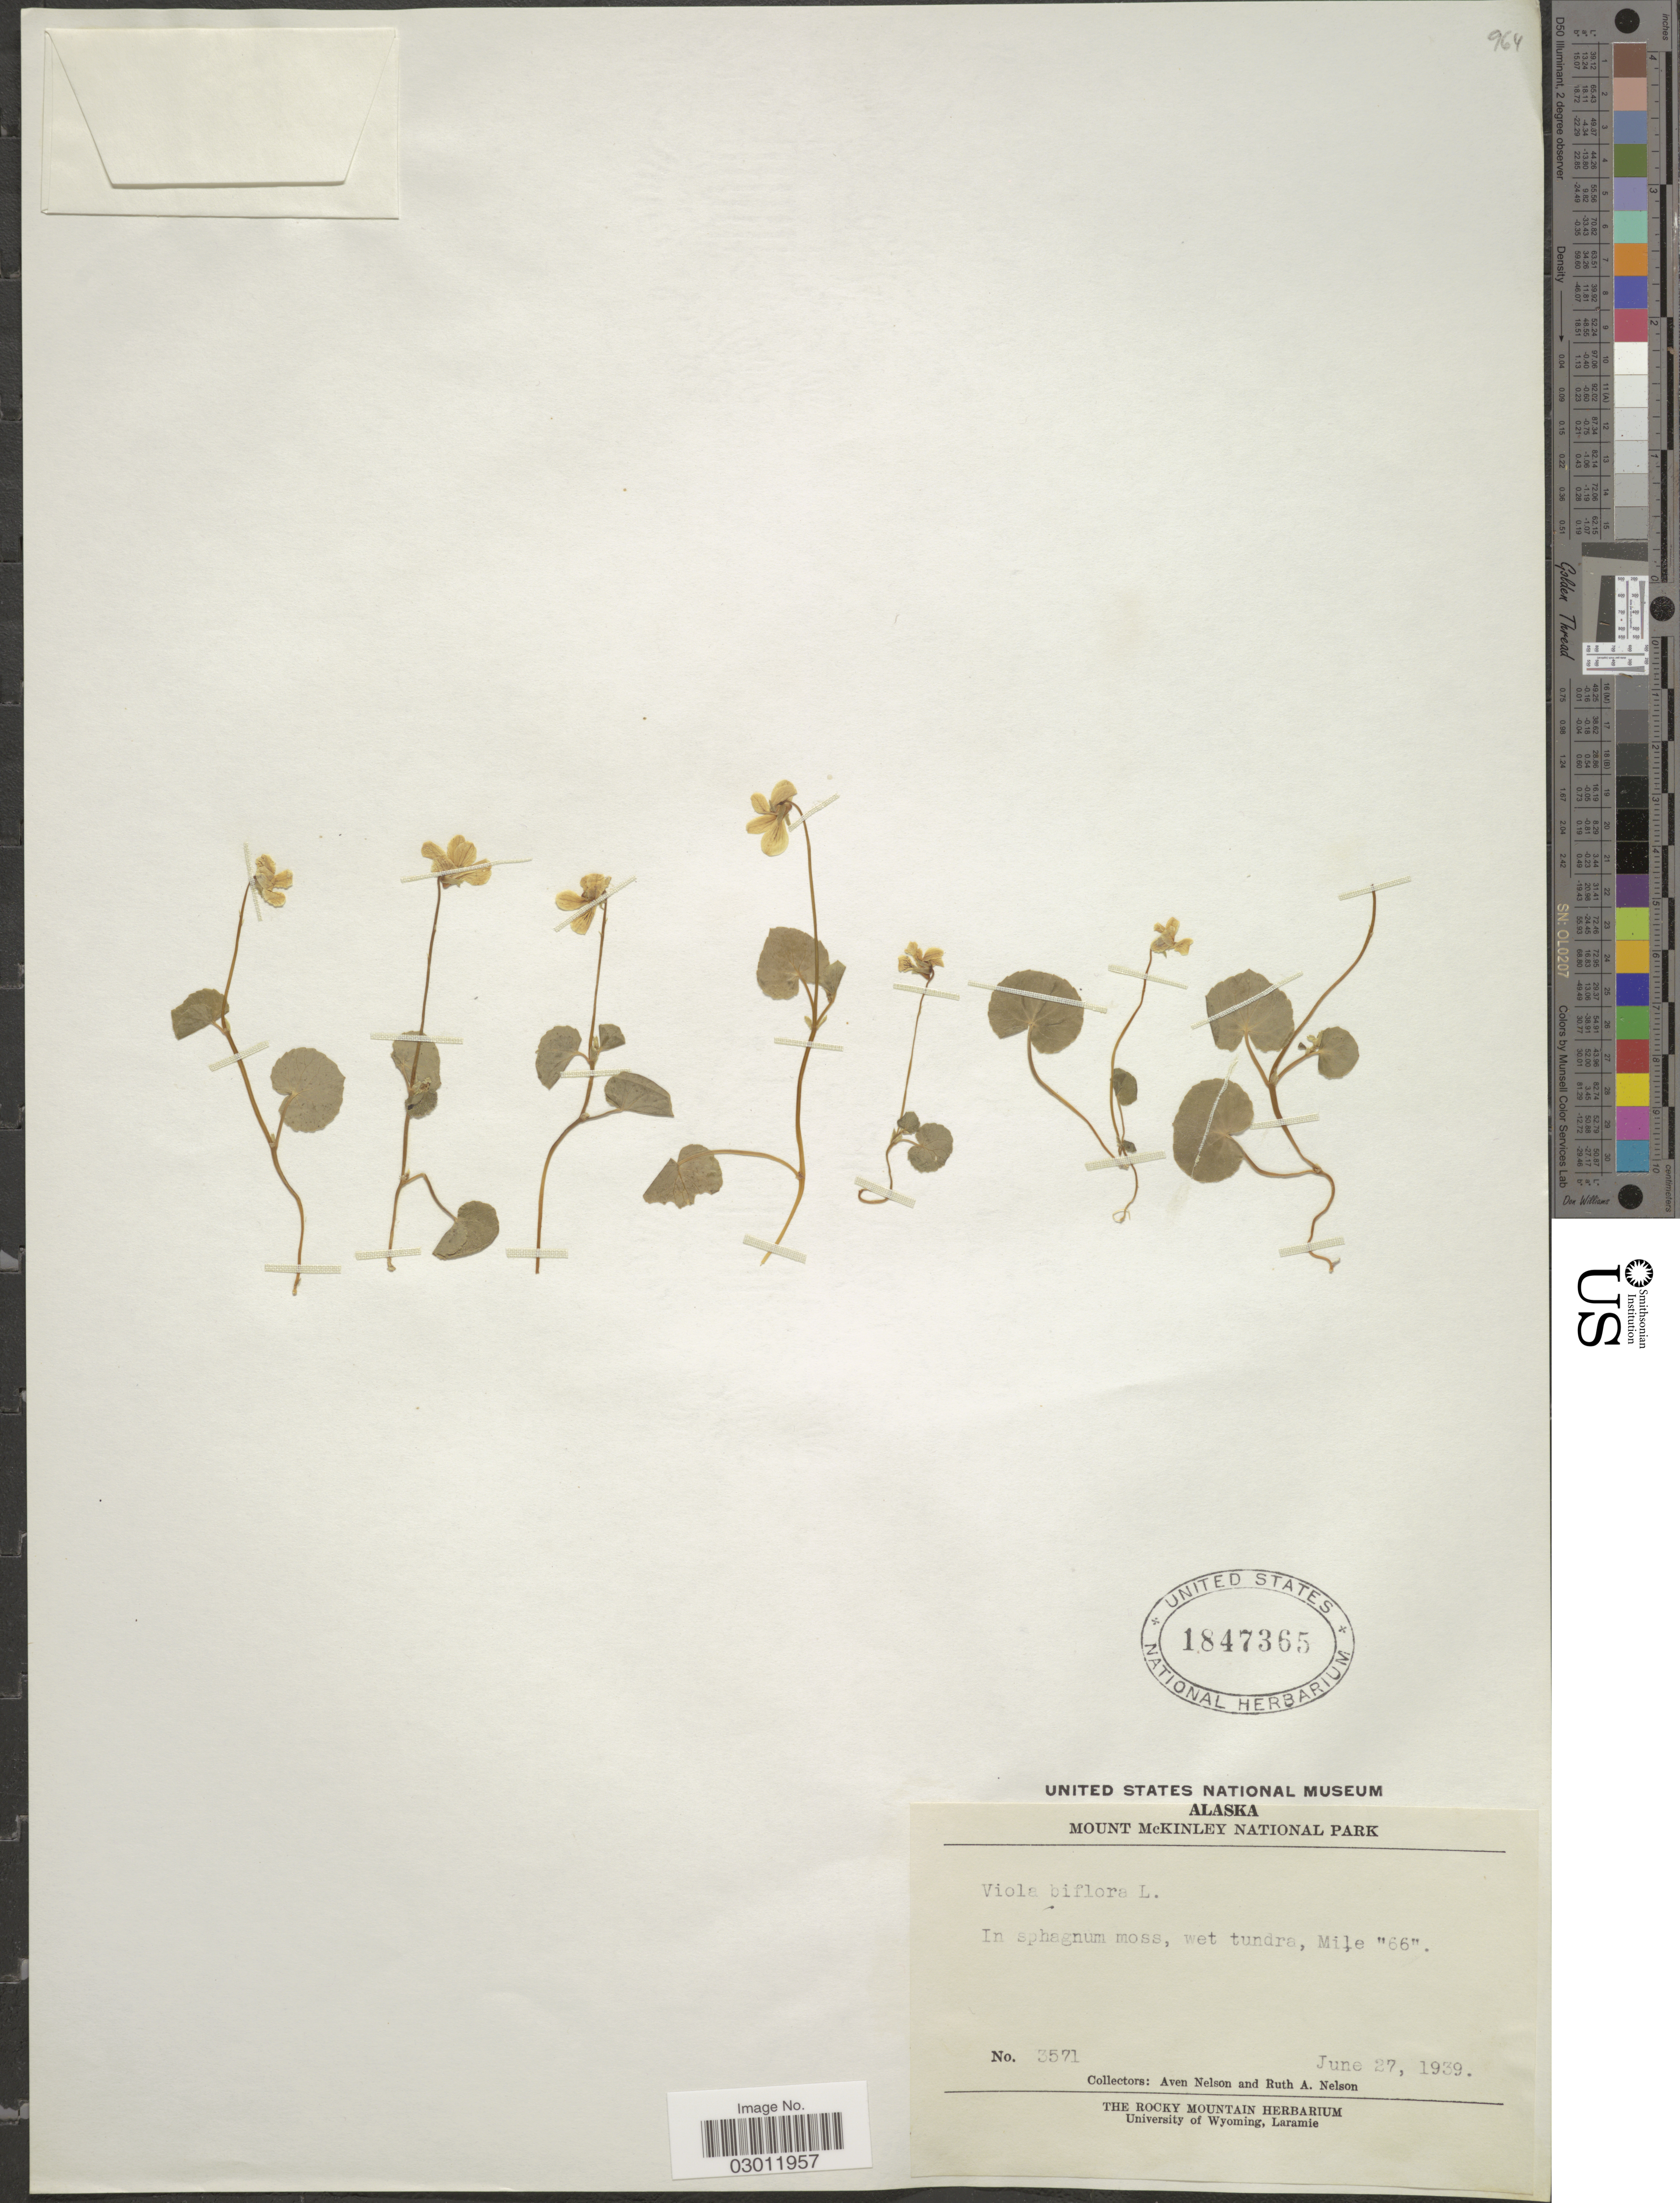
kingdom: Plantae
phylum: Tracheophyta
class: Magnoliopsida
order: Malpighiales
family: Violaceae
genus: Viola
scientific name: Viola biflora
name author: L.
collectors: A. Nelson & R. A. Nelson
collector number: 3571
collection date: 1939-06-27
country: United States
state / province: Alaska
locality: Mount McKinley National Park. In sphagnum moss, wet tundra, Mile "66".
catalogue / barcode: US 1847365